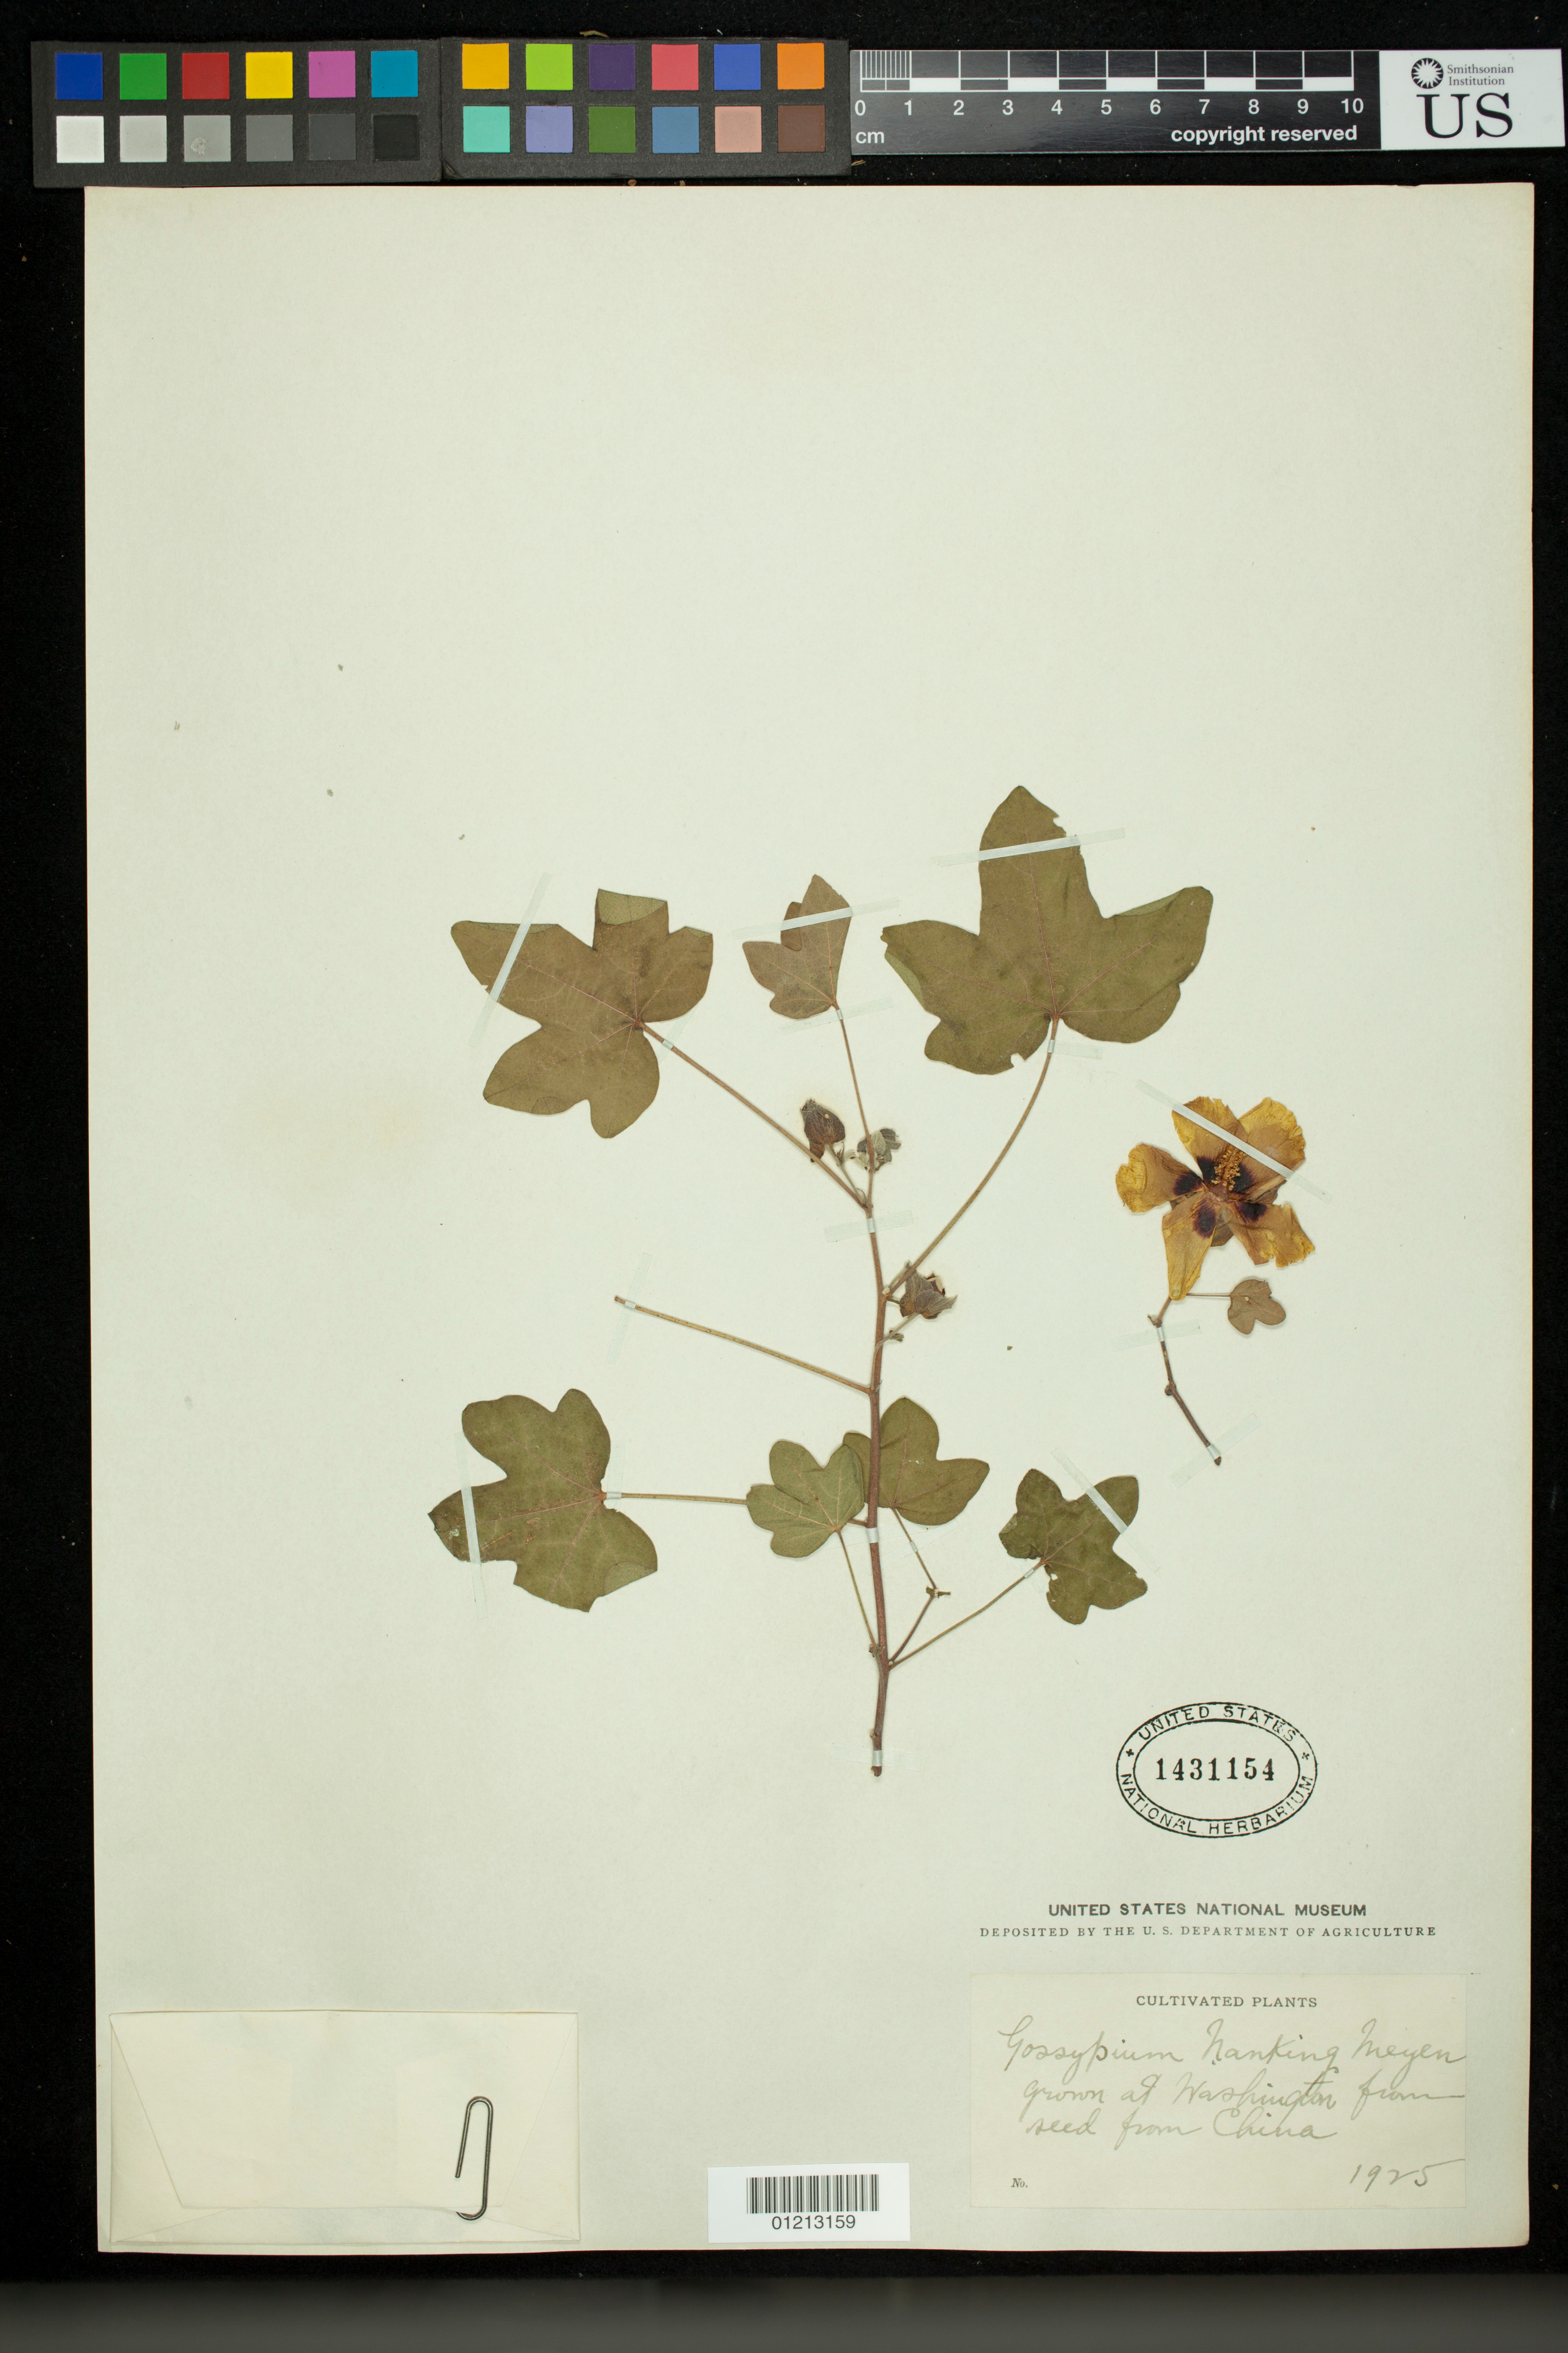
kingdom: Plantae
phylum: Tracheophyta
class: Magnoliopsida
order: Malvales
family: Malvaceae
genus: Gossypium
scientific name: Gossypium arboreum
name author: L.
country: United States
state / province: Washington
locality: Carson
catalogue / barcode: US 1431154